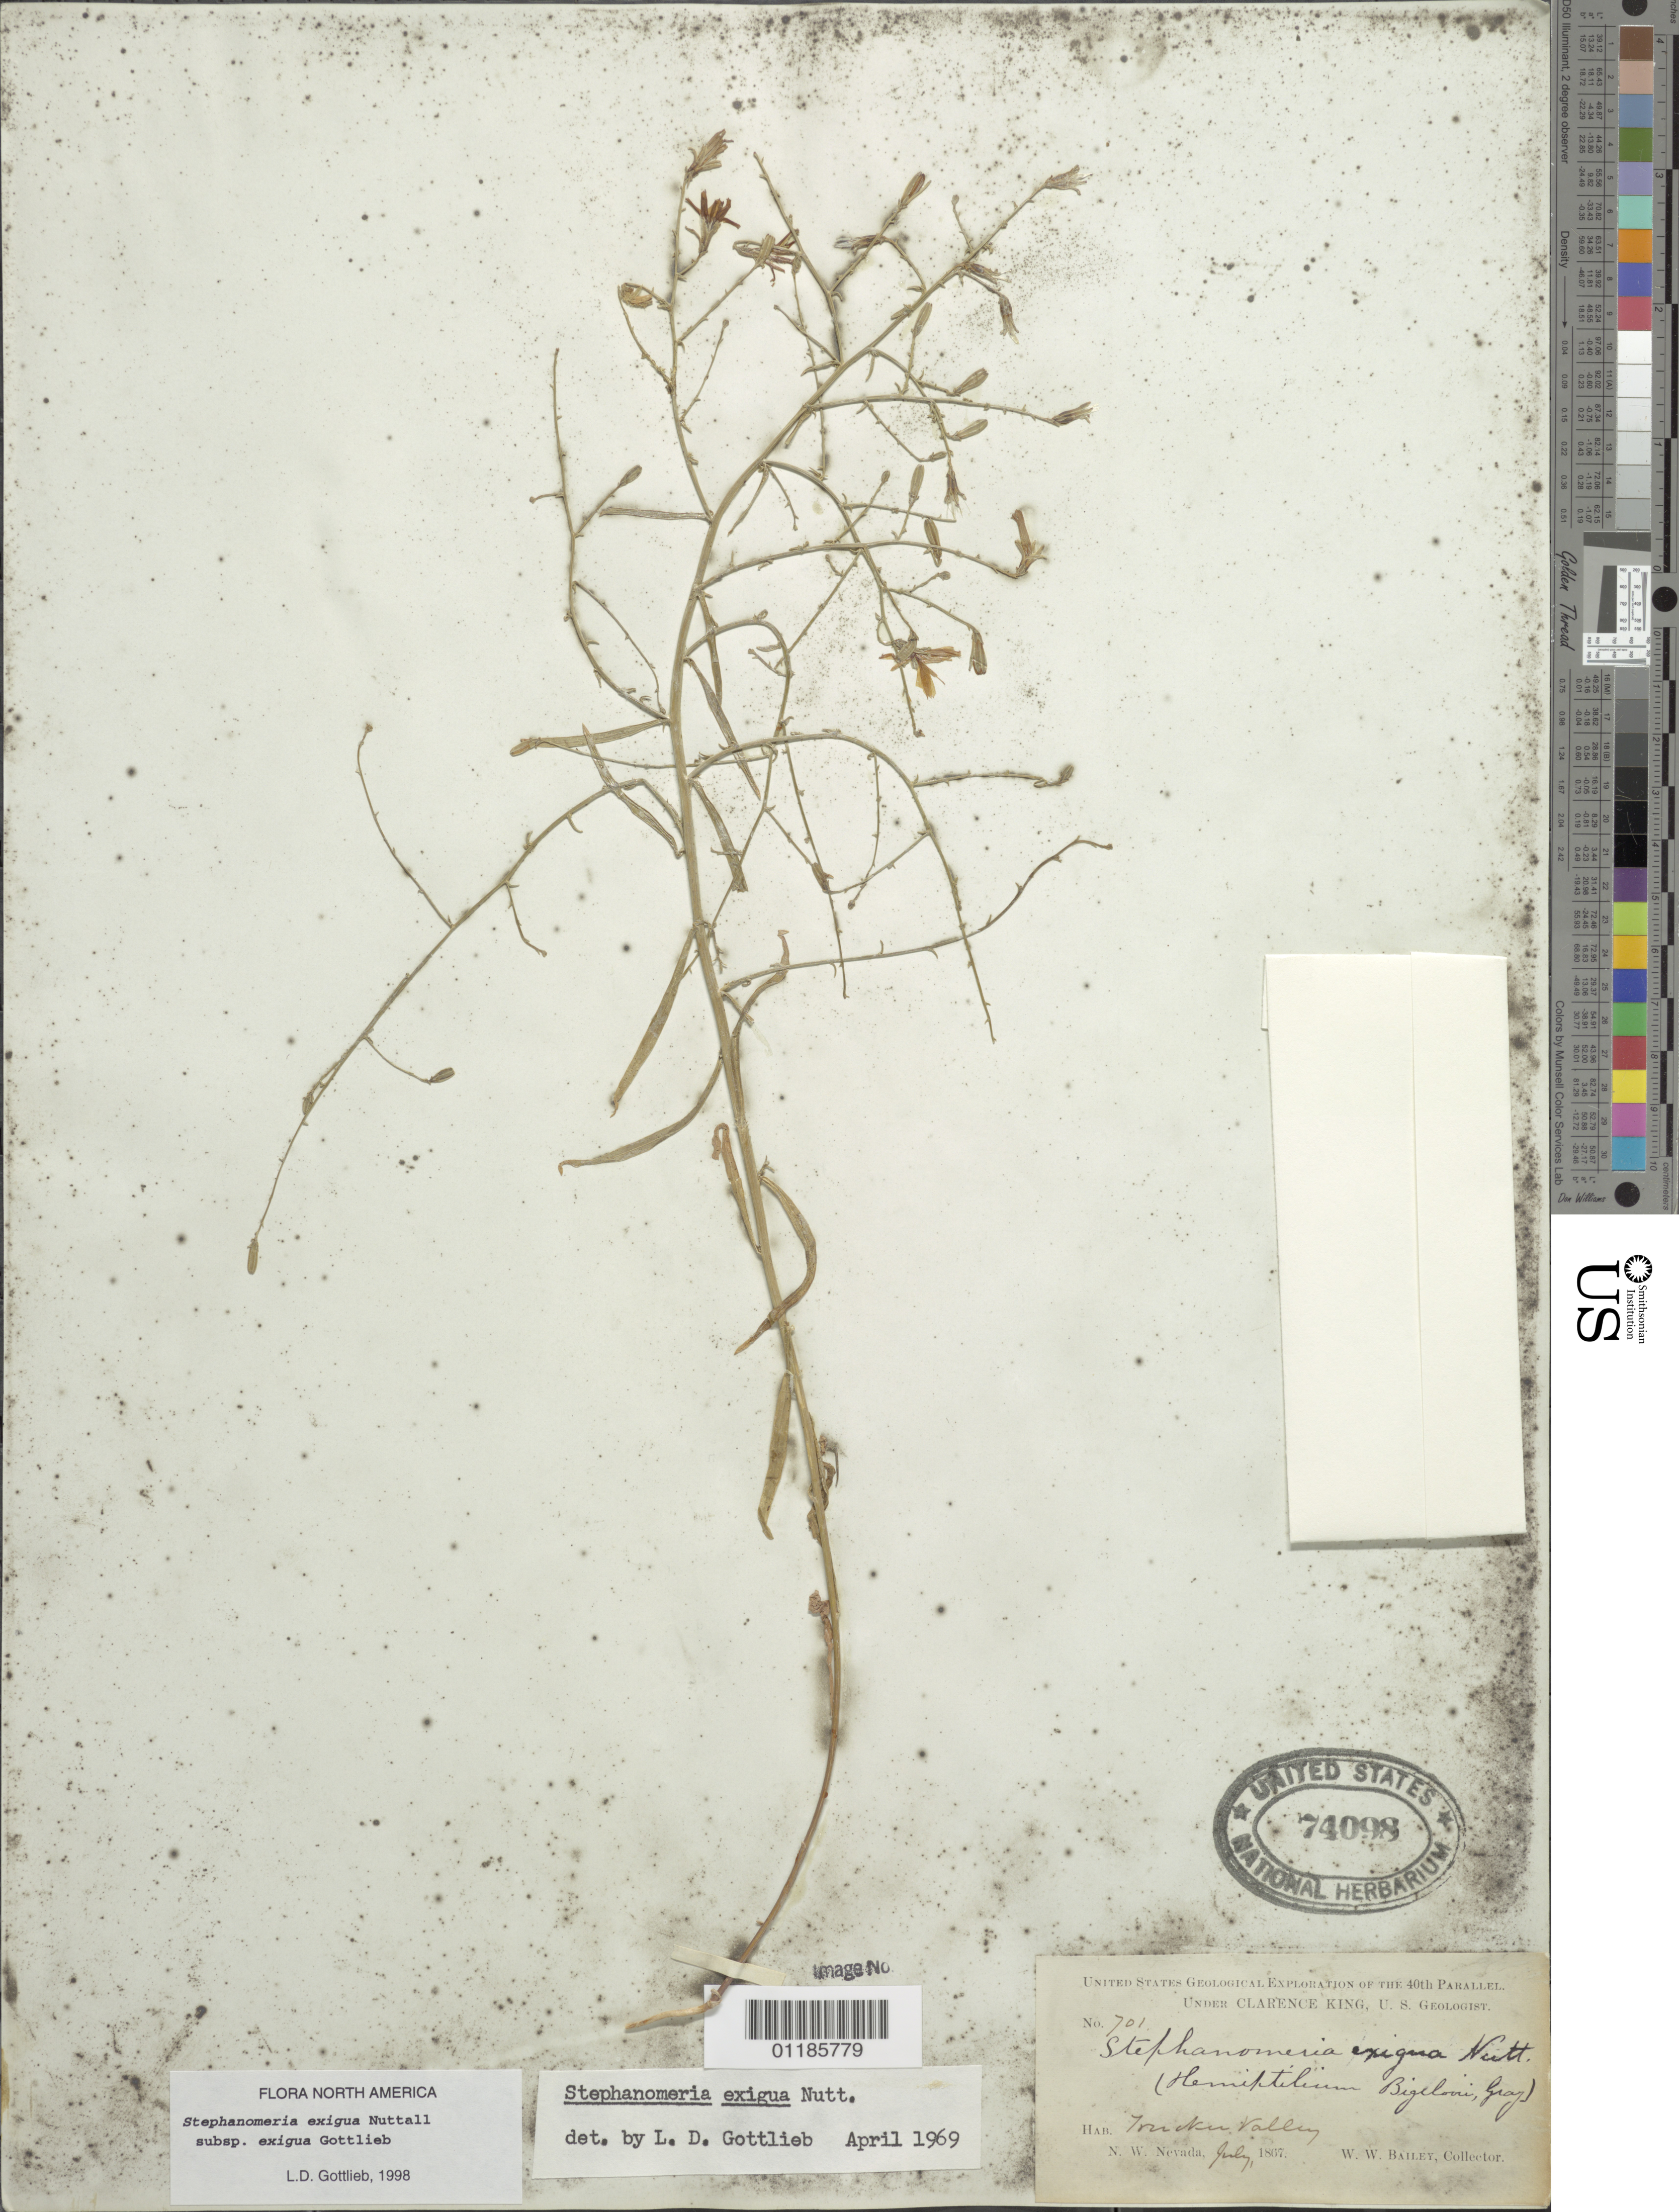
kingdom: Plantae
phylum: Tracheophyta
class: Magnoliopsida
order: Asterales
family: Asteraceae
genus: Stephanomeria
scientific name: Stephanomeria exigua subsp. exigua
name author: Nutt.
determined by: Gottlieb, L. D.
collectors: W. W. Bailey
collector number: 701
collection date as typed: Jul 1867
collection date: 1867-07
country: United States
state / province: Nevada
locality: Trucker Valley.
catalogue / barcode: US 74098